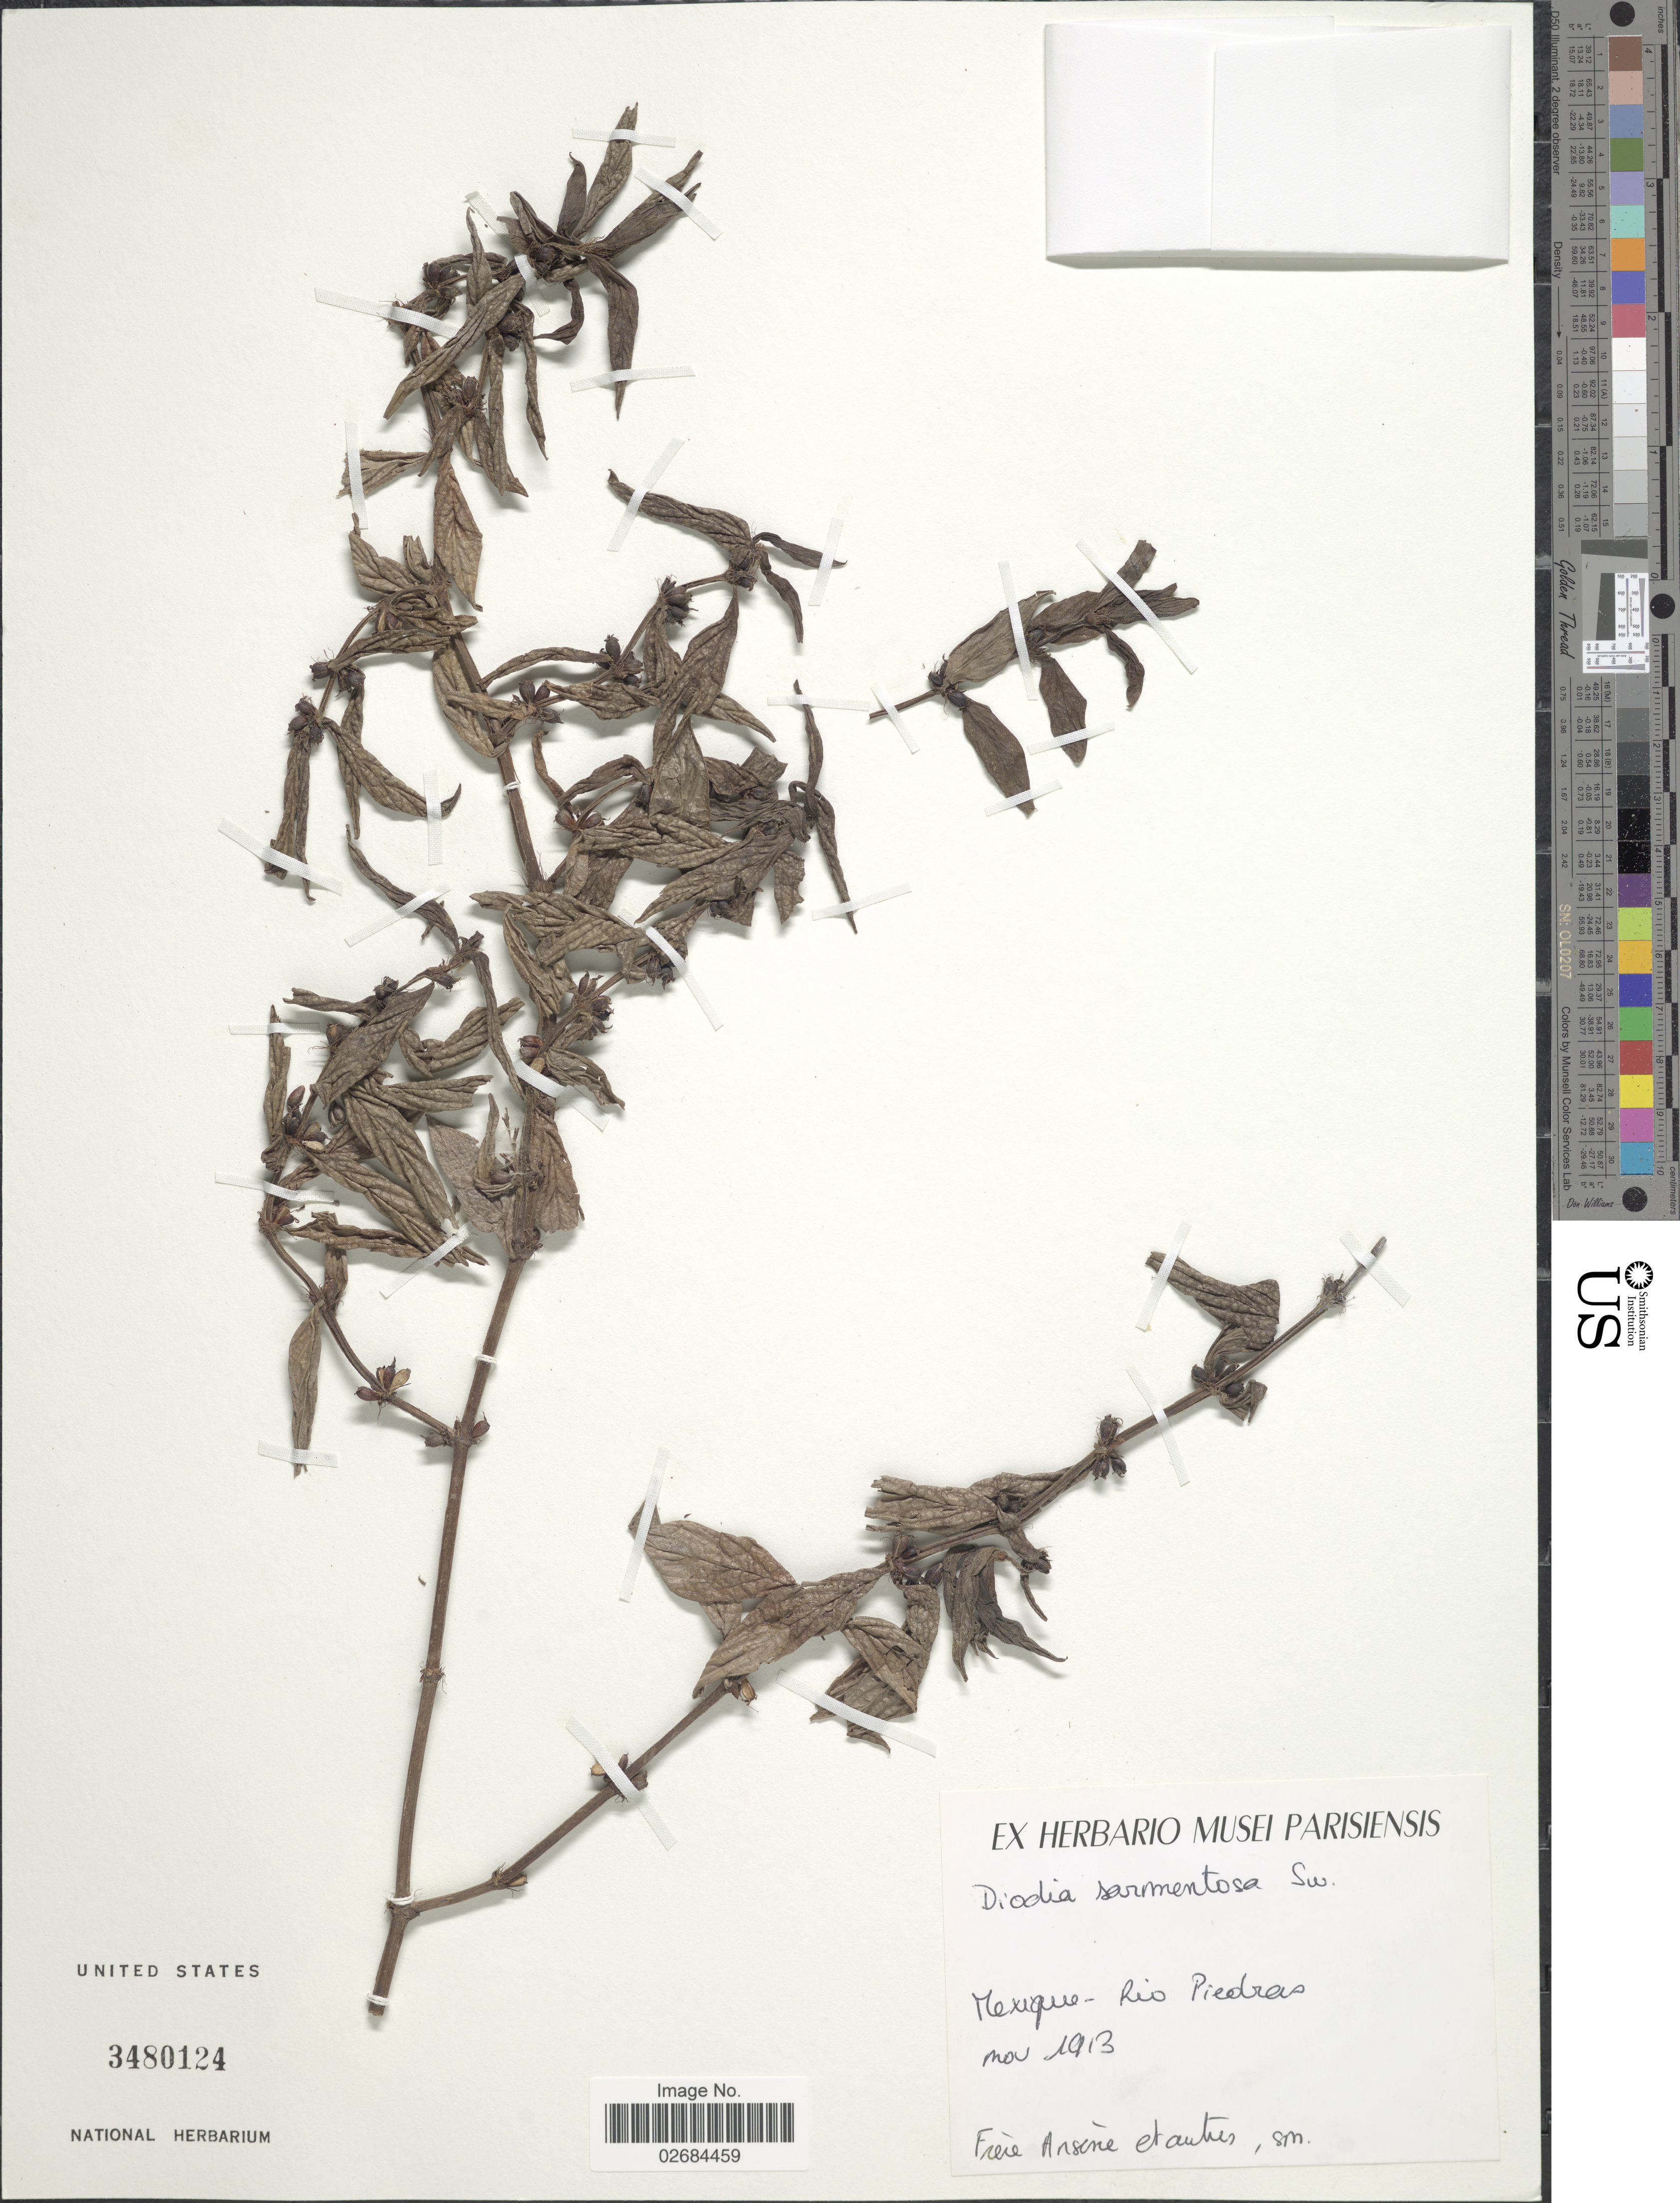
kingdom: Plantae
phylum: Tracheophyta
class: Magnoliopsida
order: Gentianales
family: Rubiaceae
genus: Diodia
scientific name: Diodia sarmentosa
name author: Sw.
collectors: F. Arsène & et al.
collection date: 1913-11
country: Mexico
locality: Rio Piedras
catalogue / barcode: US 3480124